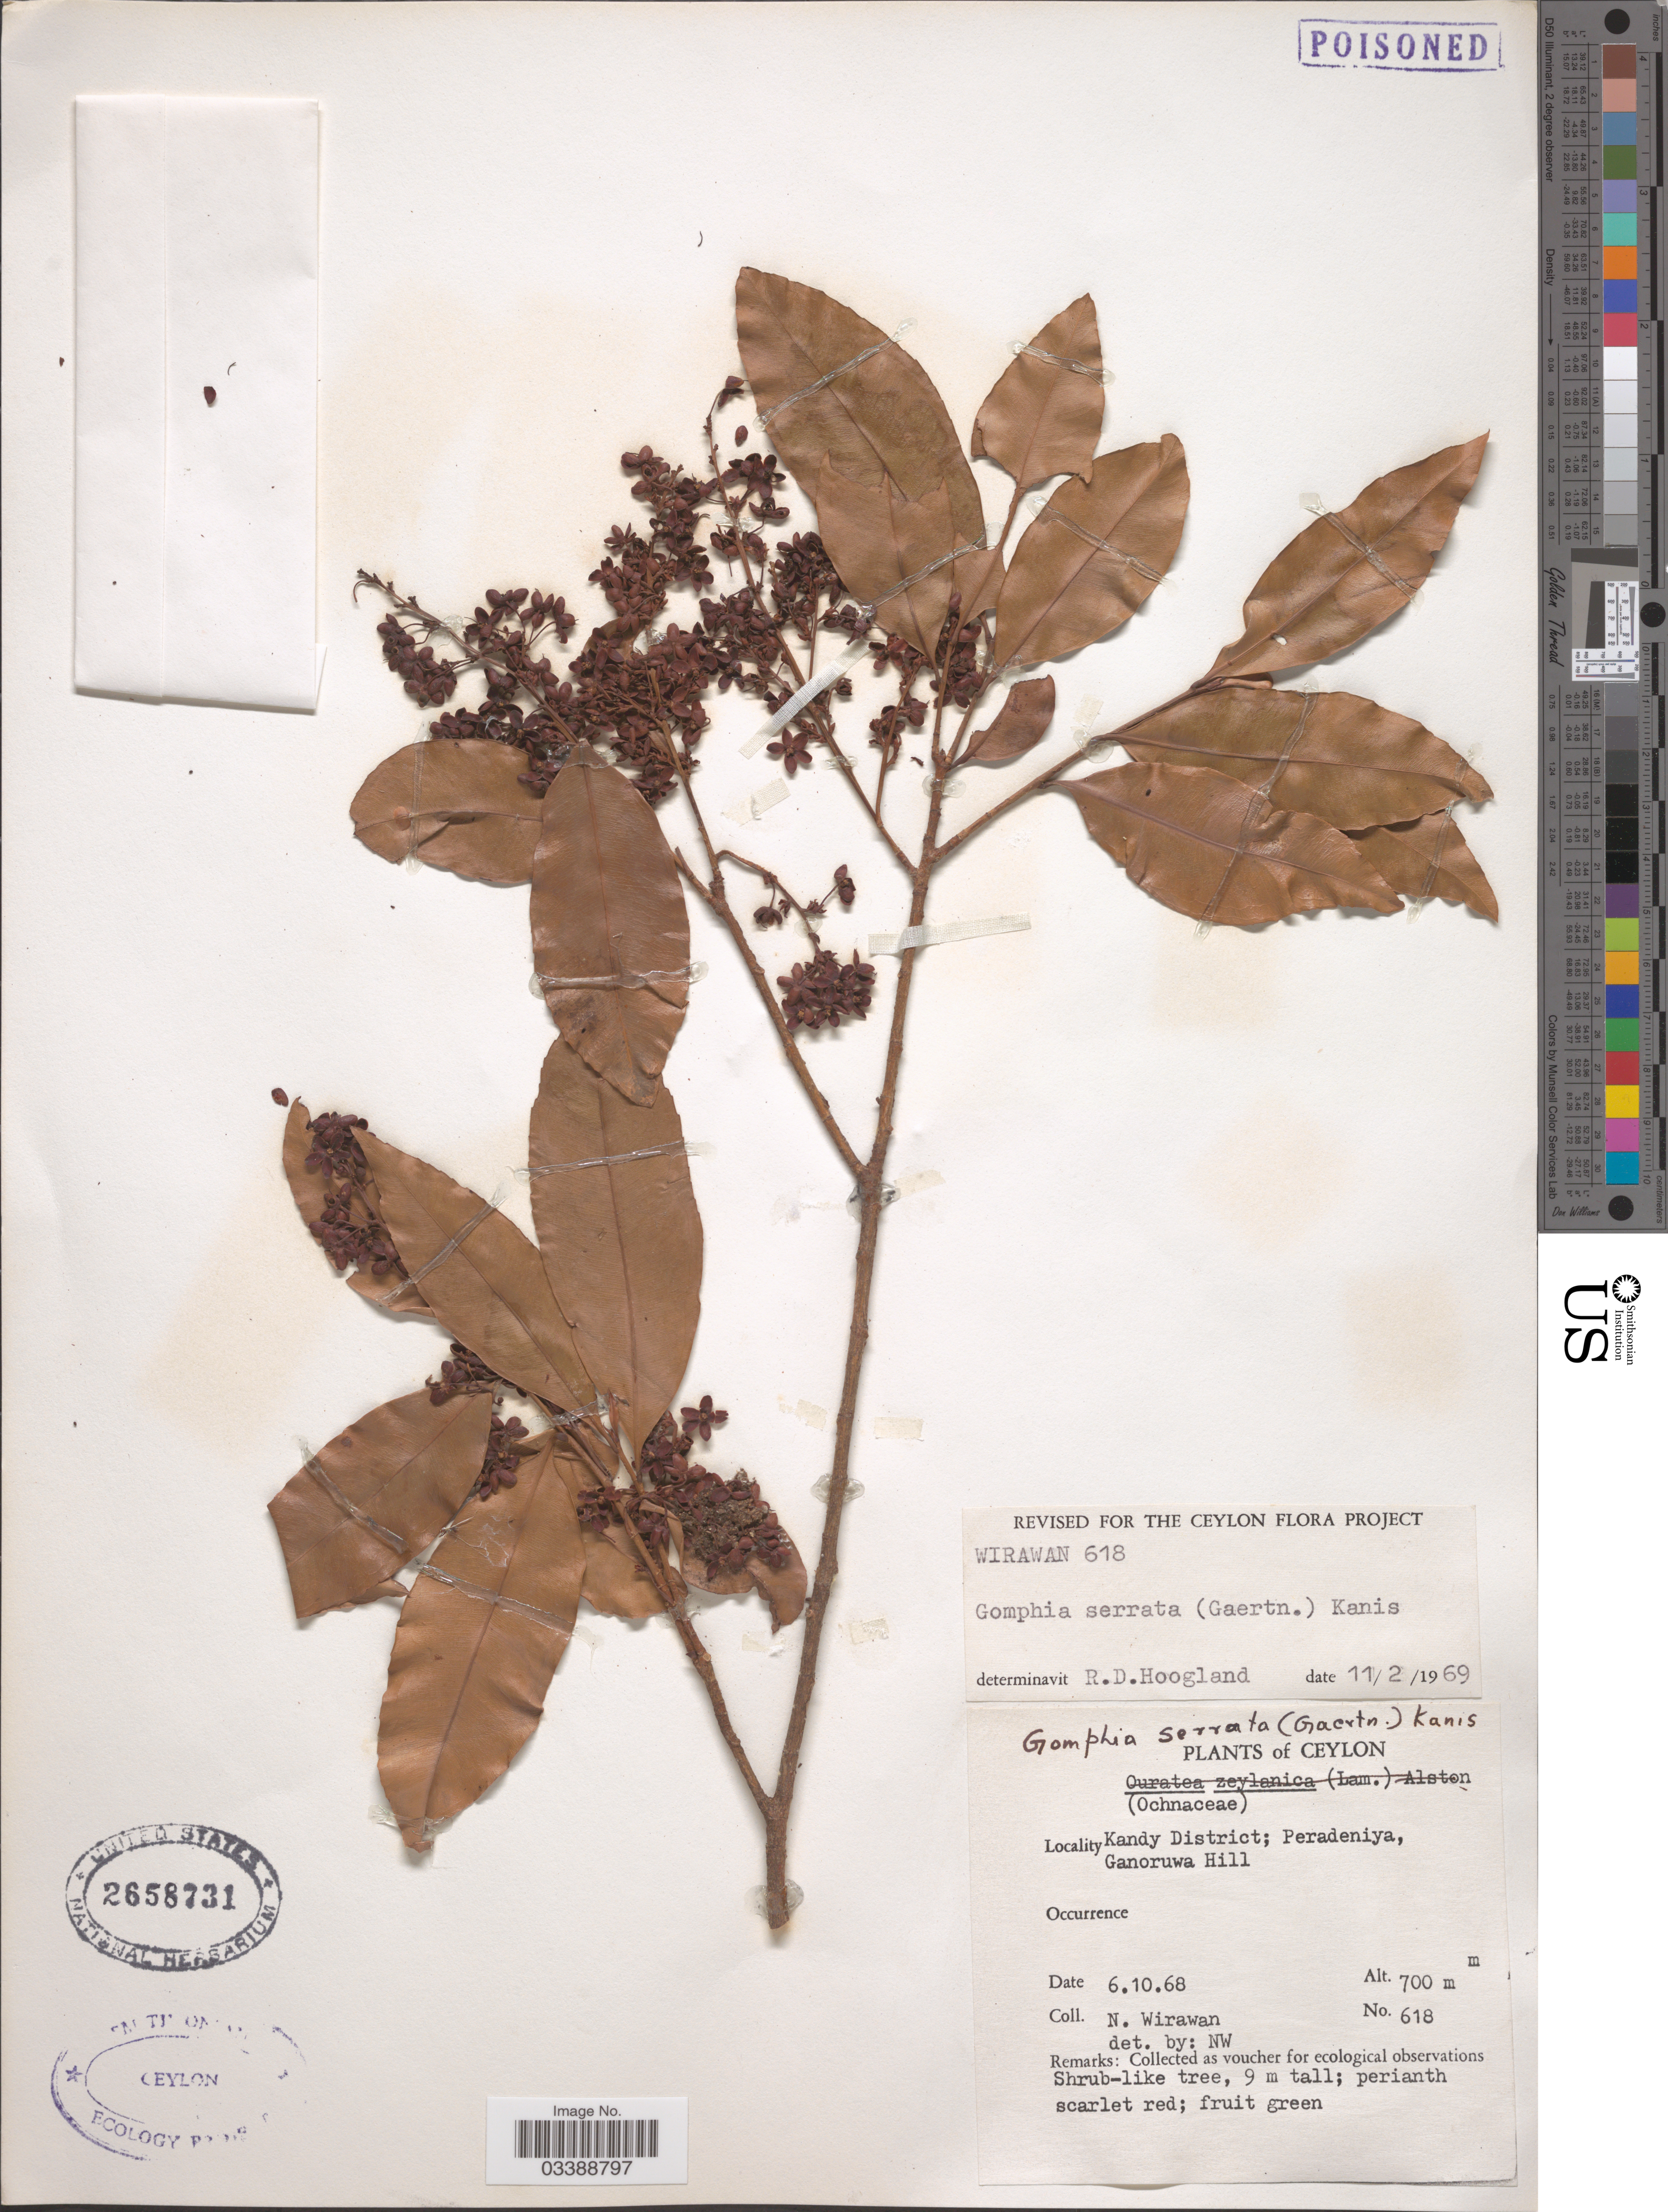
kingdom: Plantae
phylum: Tracheophyta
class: Magnoliopsida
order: Malpighiales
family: Ochnaceae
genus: Campylospermum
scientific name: Campylospermum serratum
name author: (Gaertn.) Bittrich & M.C.E. Amaral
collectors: N. Wirawan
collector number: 618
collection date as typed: Transcribed d/m/y: 6/10/68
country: Sri Lanka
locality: Ceylon. Kandy District; Peradeniya, Ganoruwa Hill.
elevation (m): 700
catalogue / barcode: US 2658731